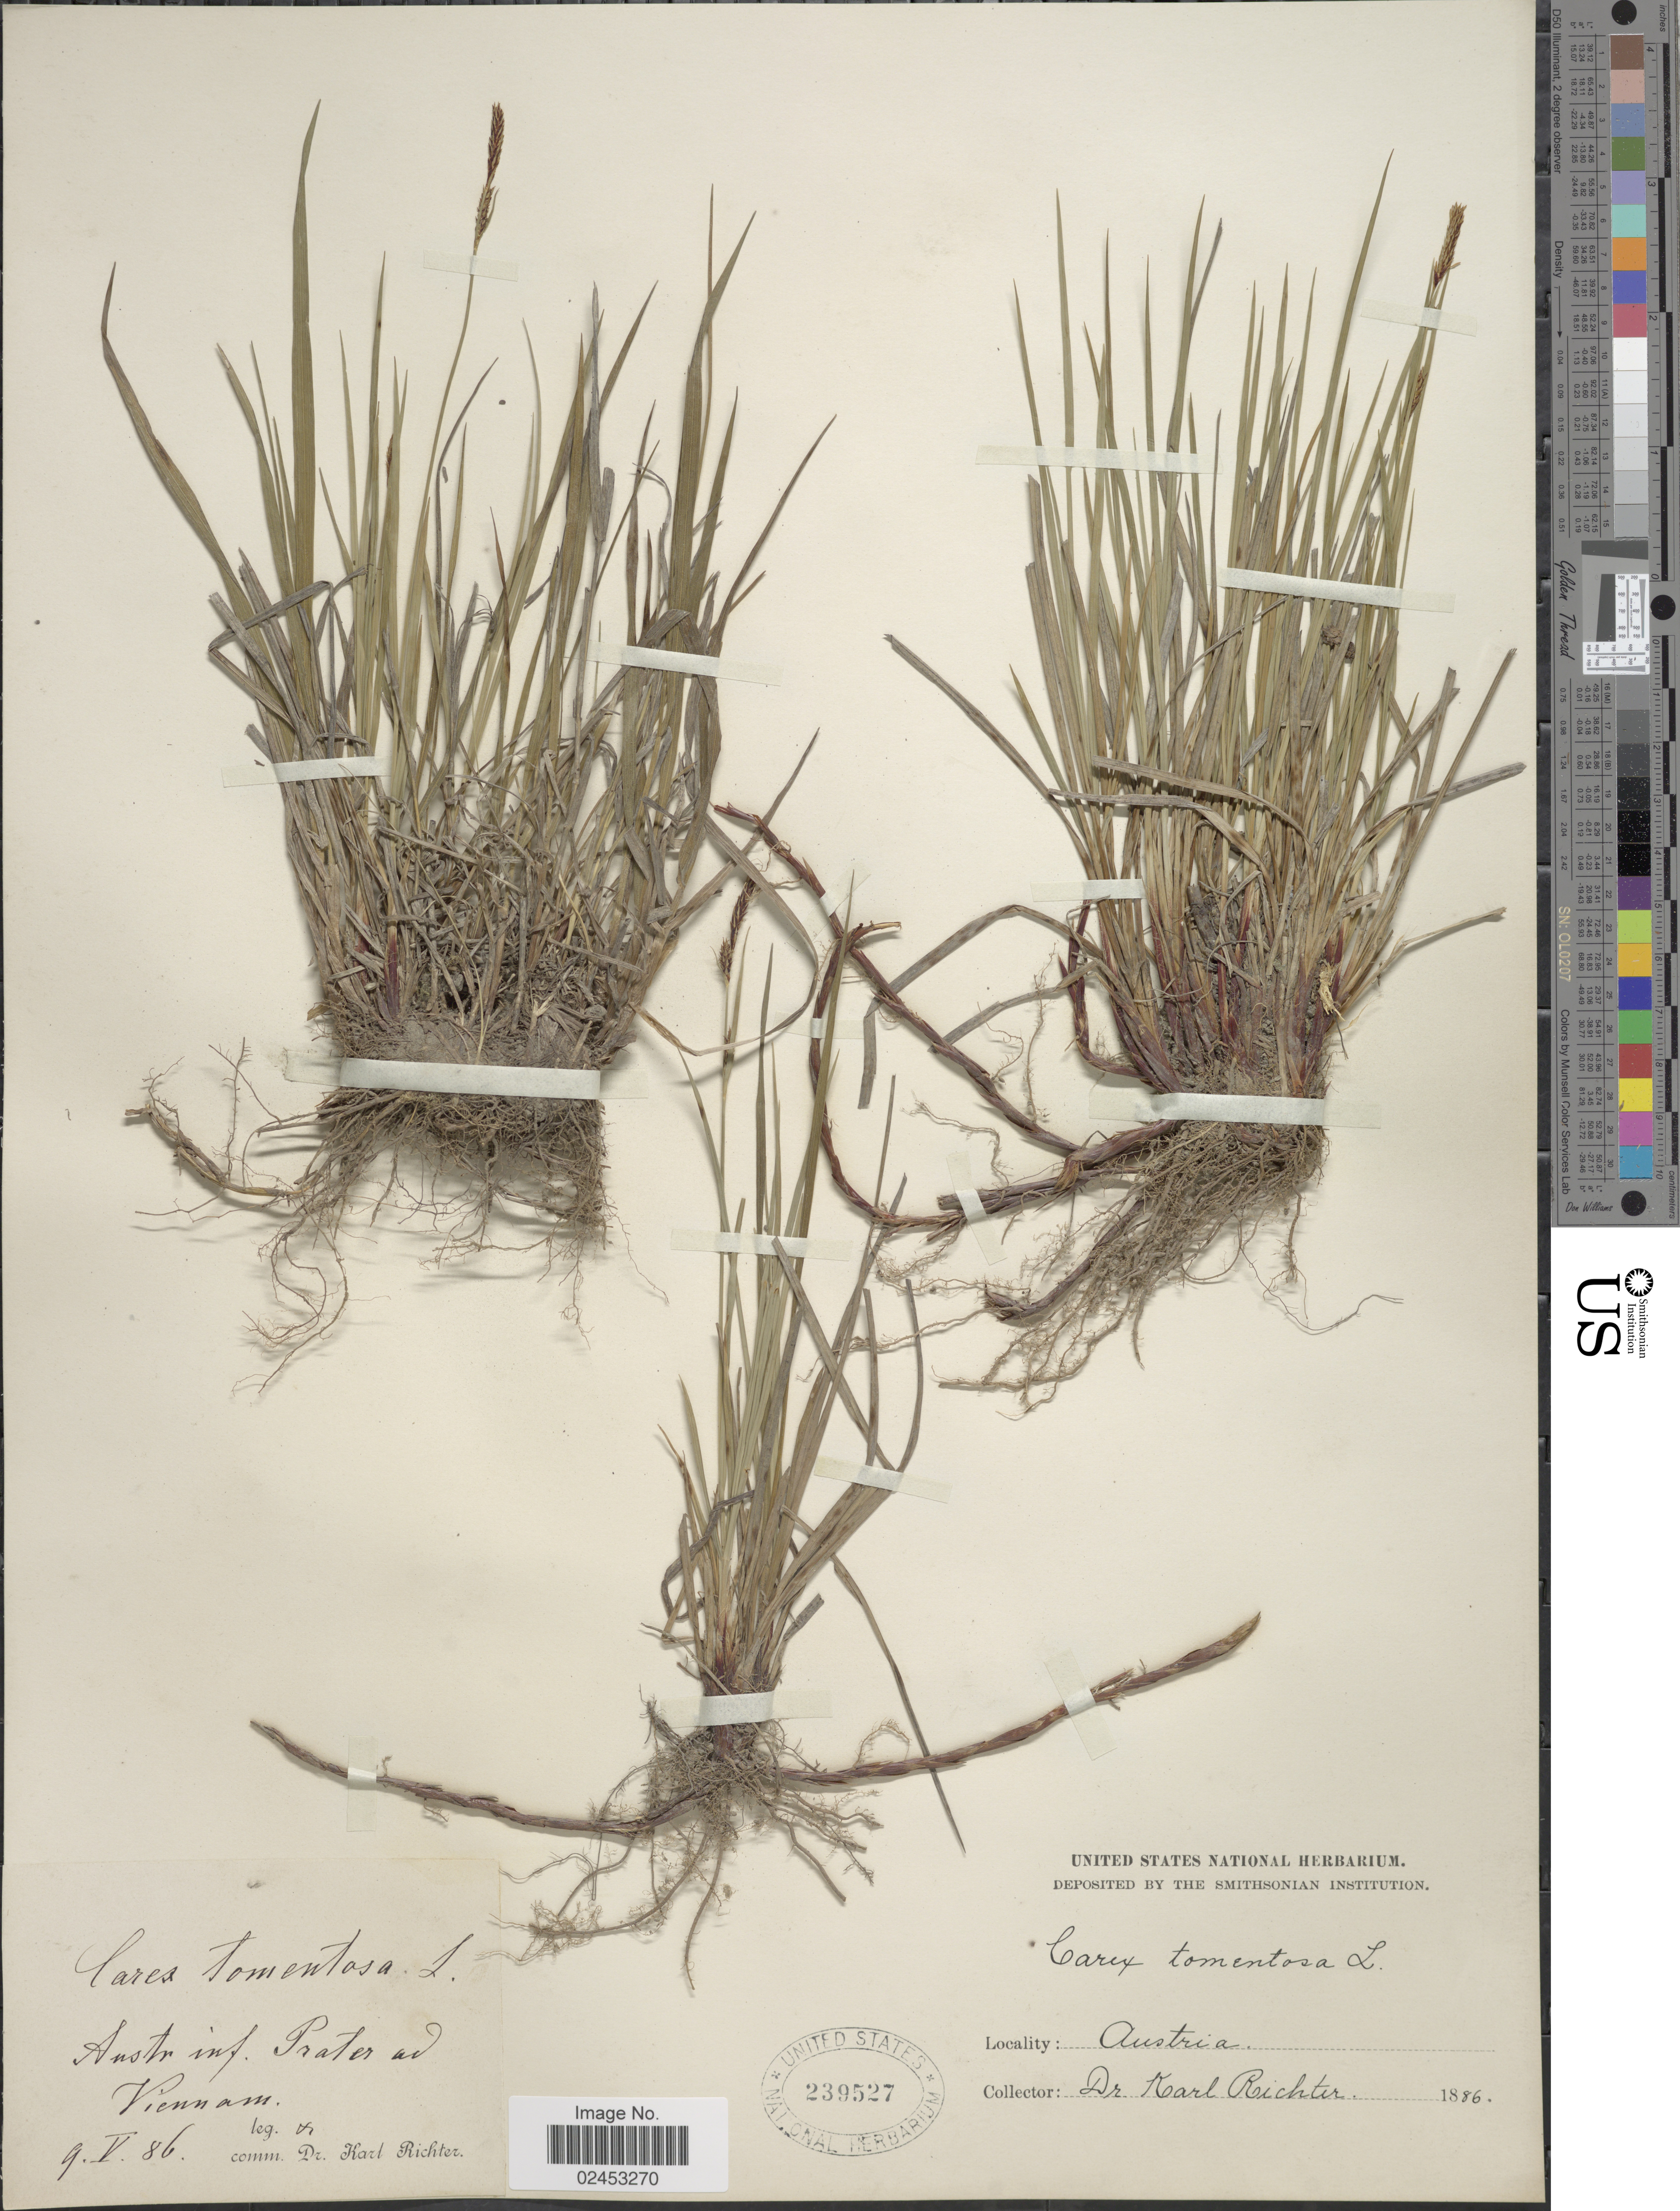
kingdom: Plantae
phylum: Tracheophyta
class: Liliopsida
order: Poales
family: Cyperaceae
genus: Carex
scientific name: Carex tomentosa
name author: L.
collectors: K. Richter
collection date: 1886-05-09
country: Austria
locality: Austr. inf. Prater ad Viennam.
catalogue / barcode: US 239527